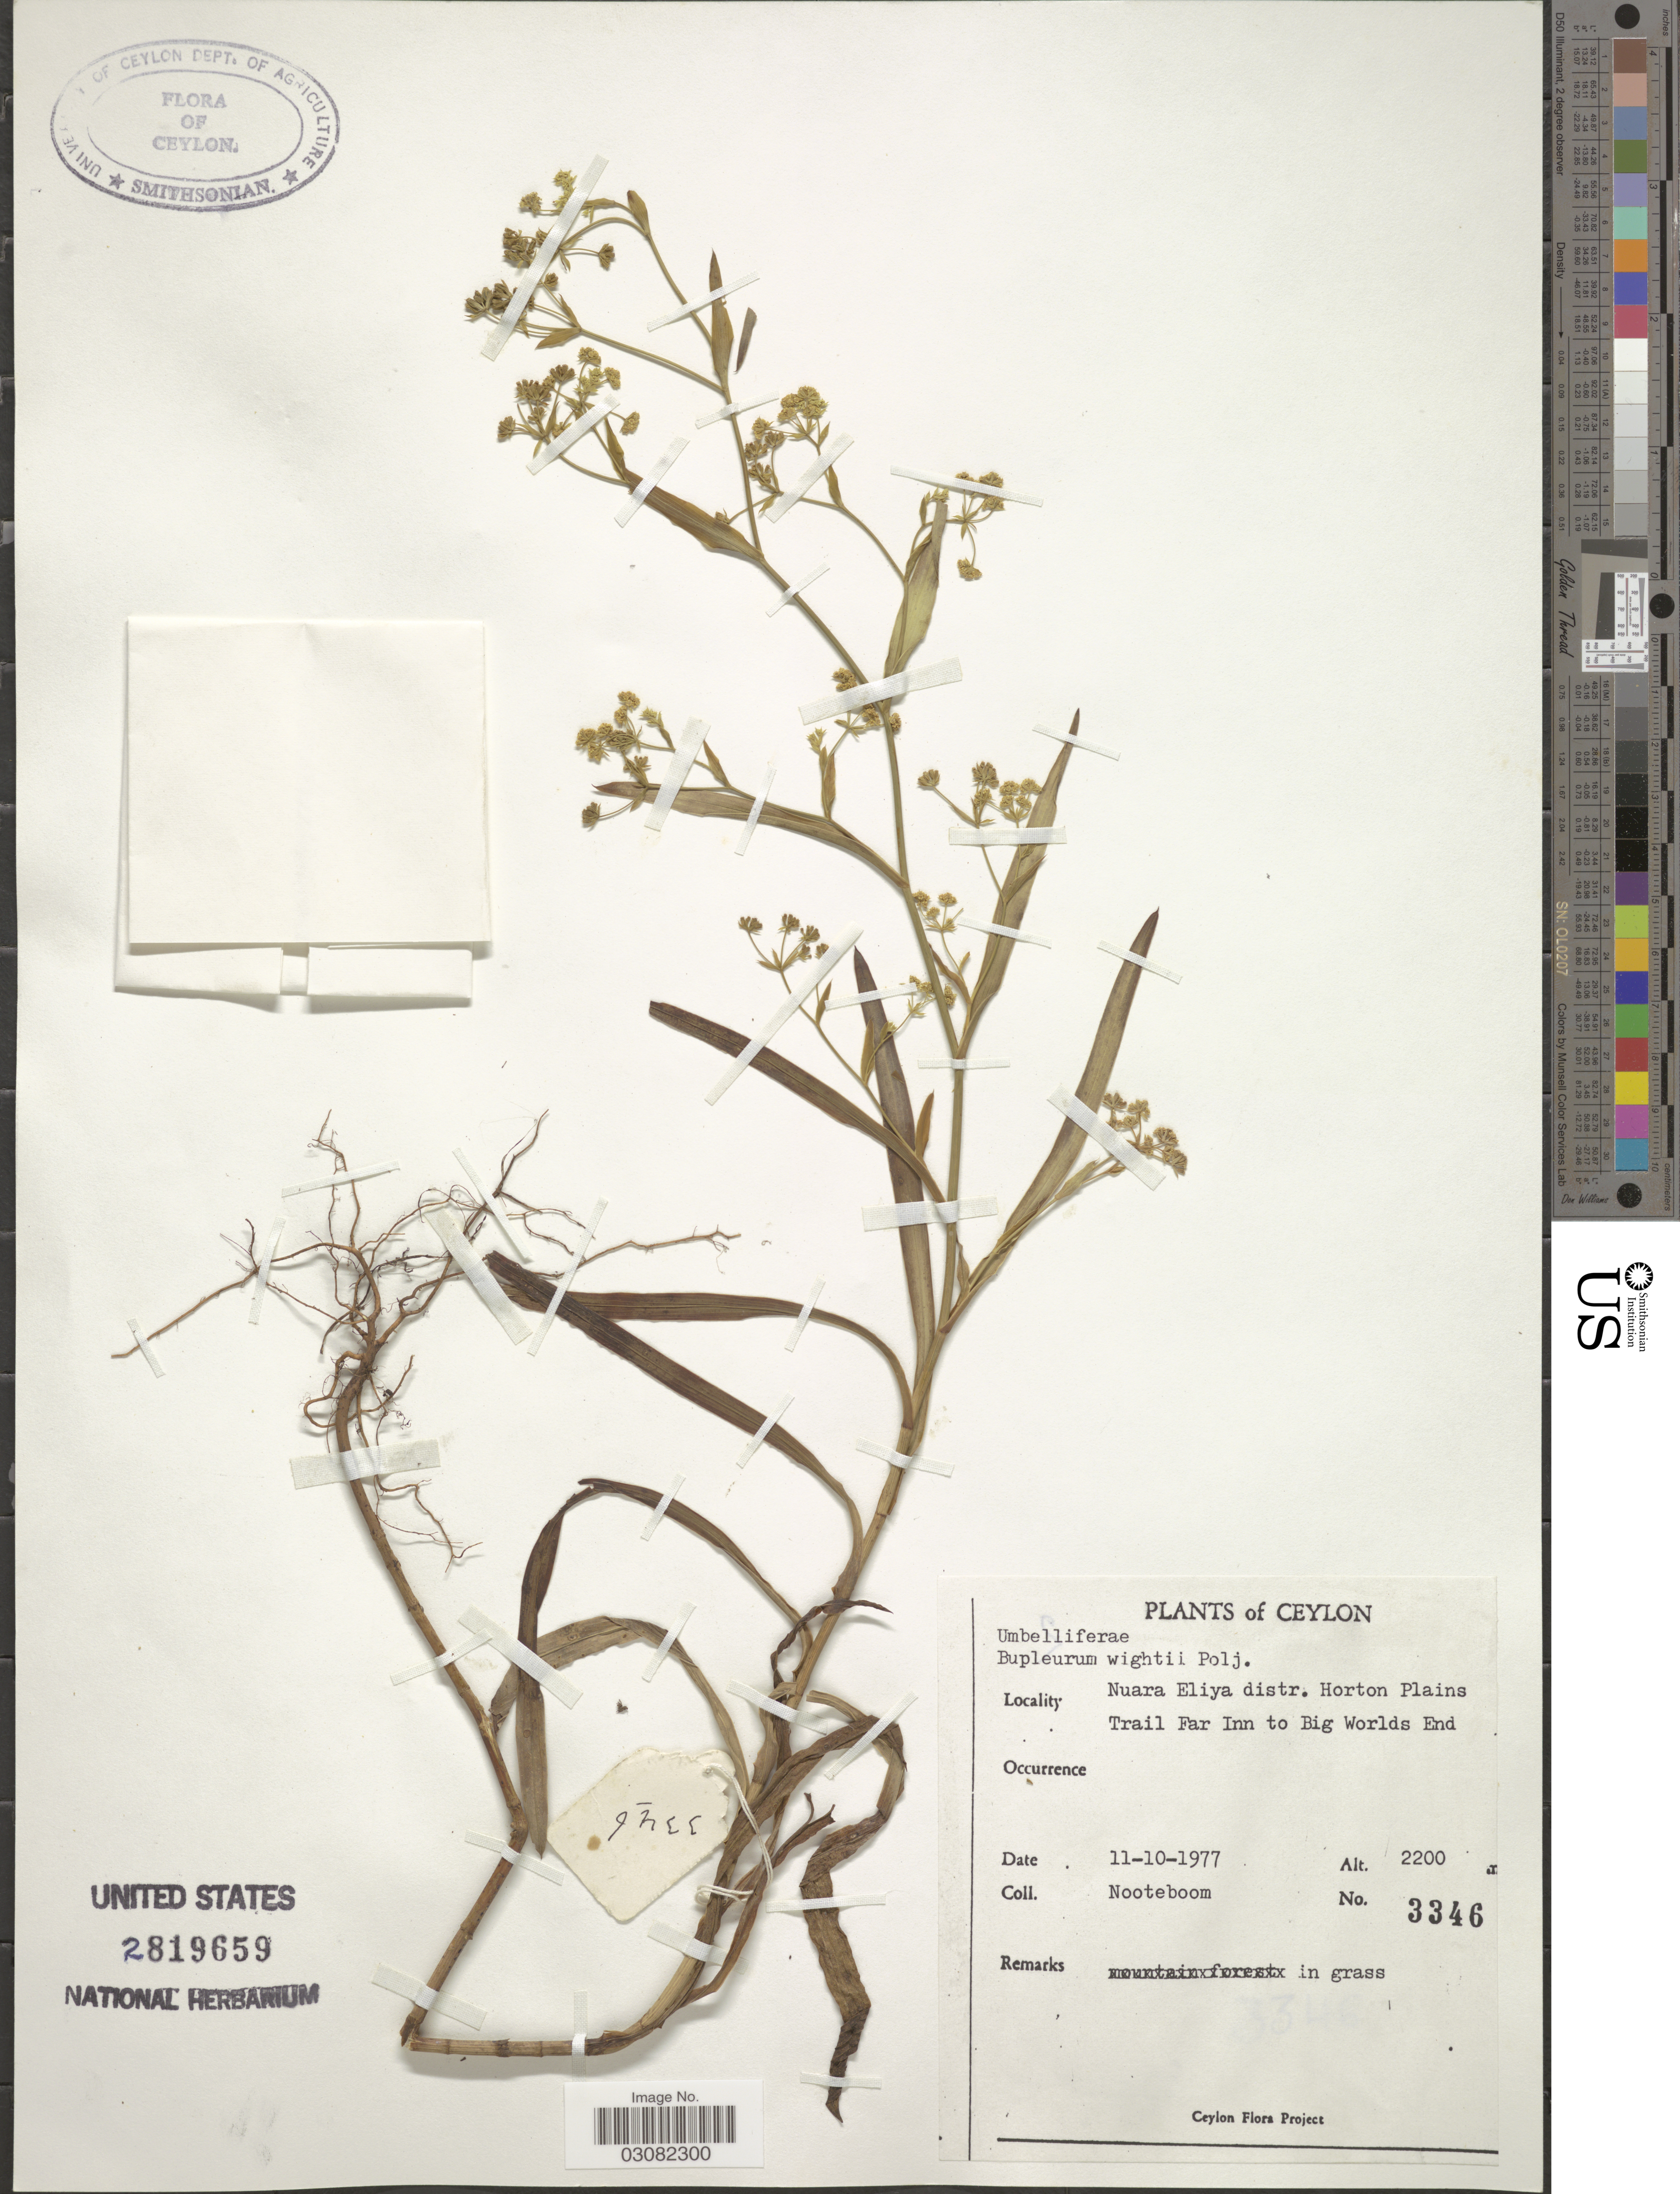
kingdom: Plantae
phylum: Tracheophyta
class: Magnoliopsida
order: Apiales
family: Apiaceae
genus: Bupleurum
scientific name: Bupleurum wightii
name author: Koso-Pol.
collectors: Nooteboom, --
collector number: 3346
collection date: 1977-10-11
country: Sri Lanka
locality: Ceylon. Nuara Eliya distr. Horton Plains. Trail Far Inn to Big Worlds End.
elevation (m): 2200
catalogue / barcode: US 2819659